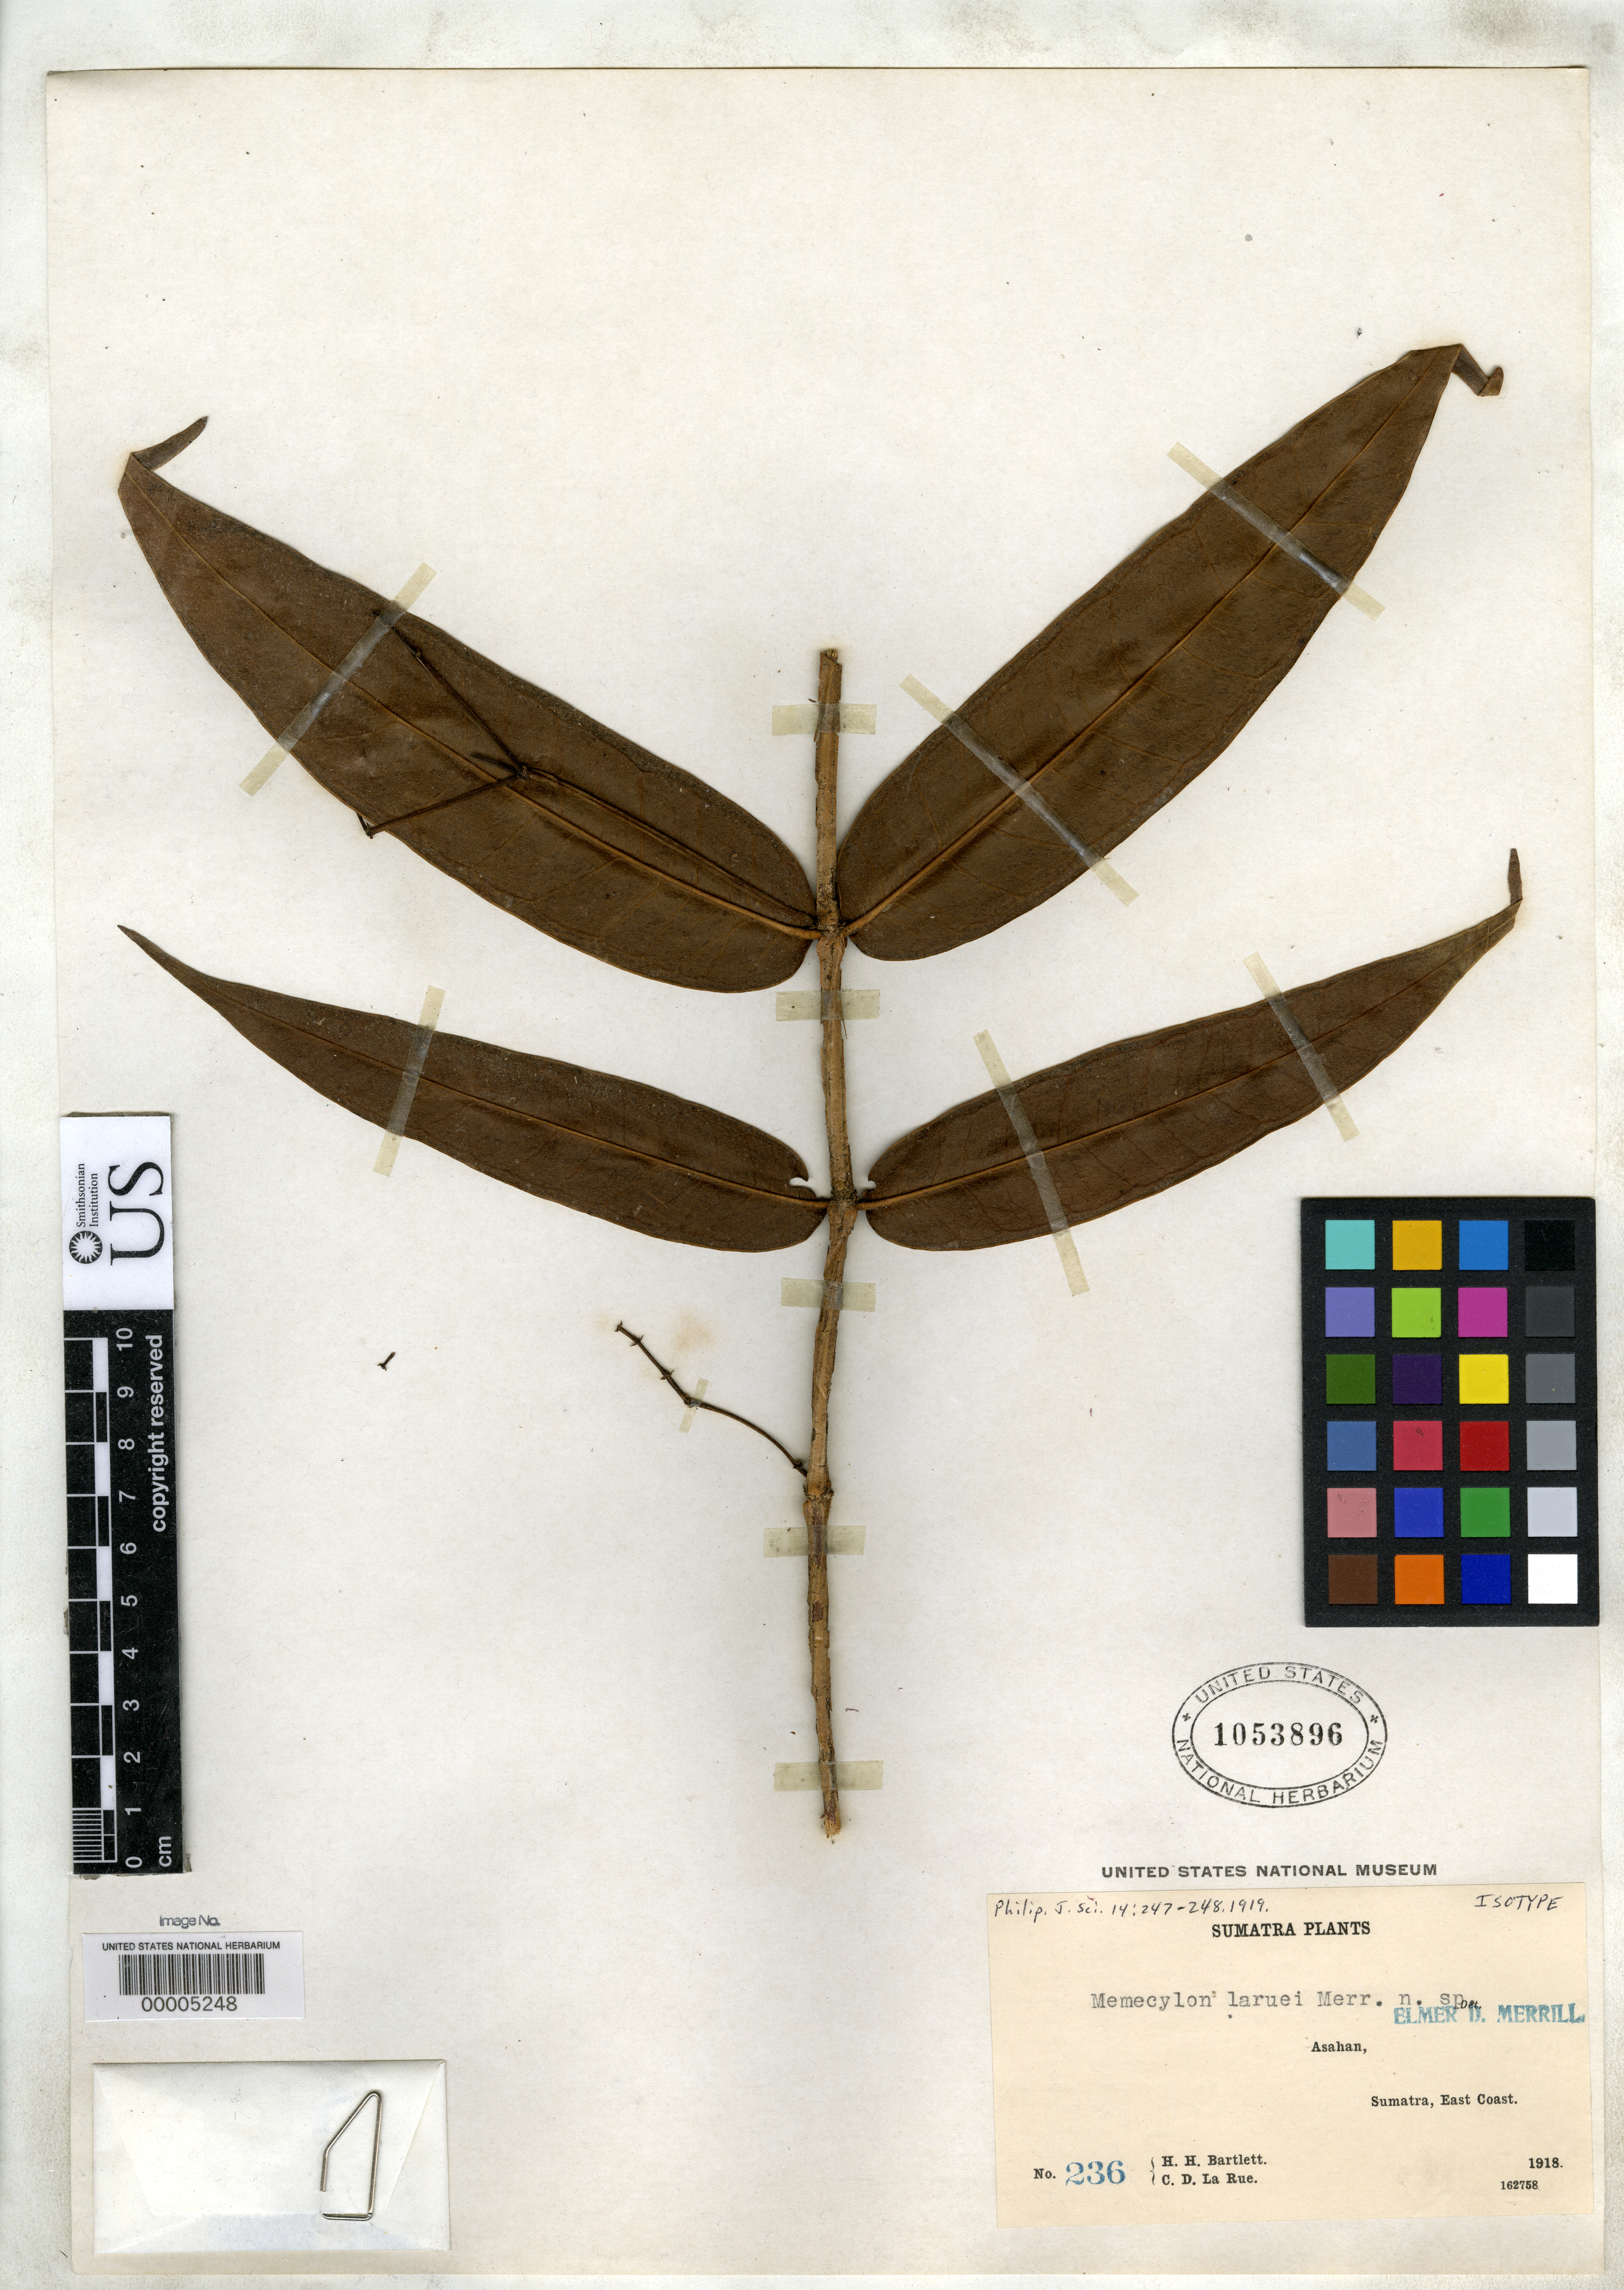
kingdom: Plantae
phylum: Tracheophyta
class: Magnoliopsida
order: Myrtales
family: Melastomataceae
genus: Memecylon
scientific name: Memecylon laruei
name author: Merr.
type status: Isotype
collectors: H. H. Bartlett & C. La Rue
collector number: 236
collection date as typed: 1918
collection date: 1918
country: Indonesia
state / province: Sumatra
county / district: Sumatera Utara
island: Sumatra Island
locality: East coast of Sumatra, Asahan.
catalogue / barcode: US 1053896